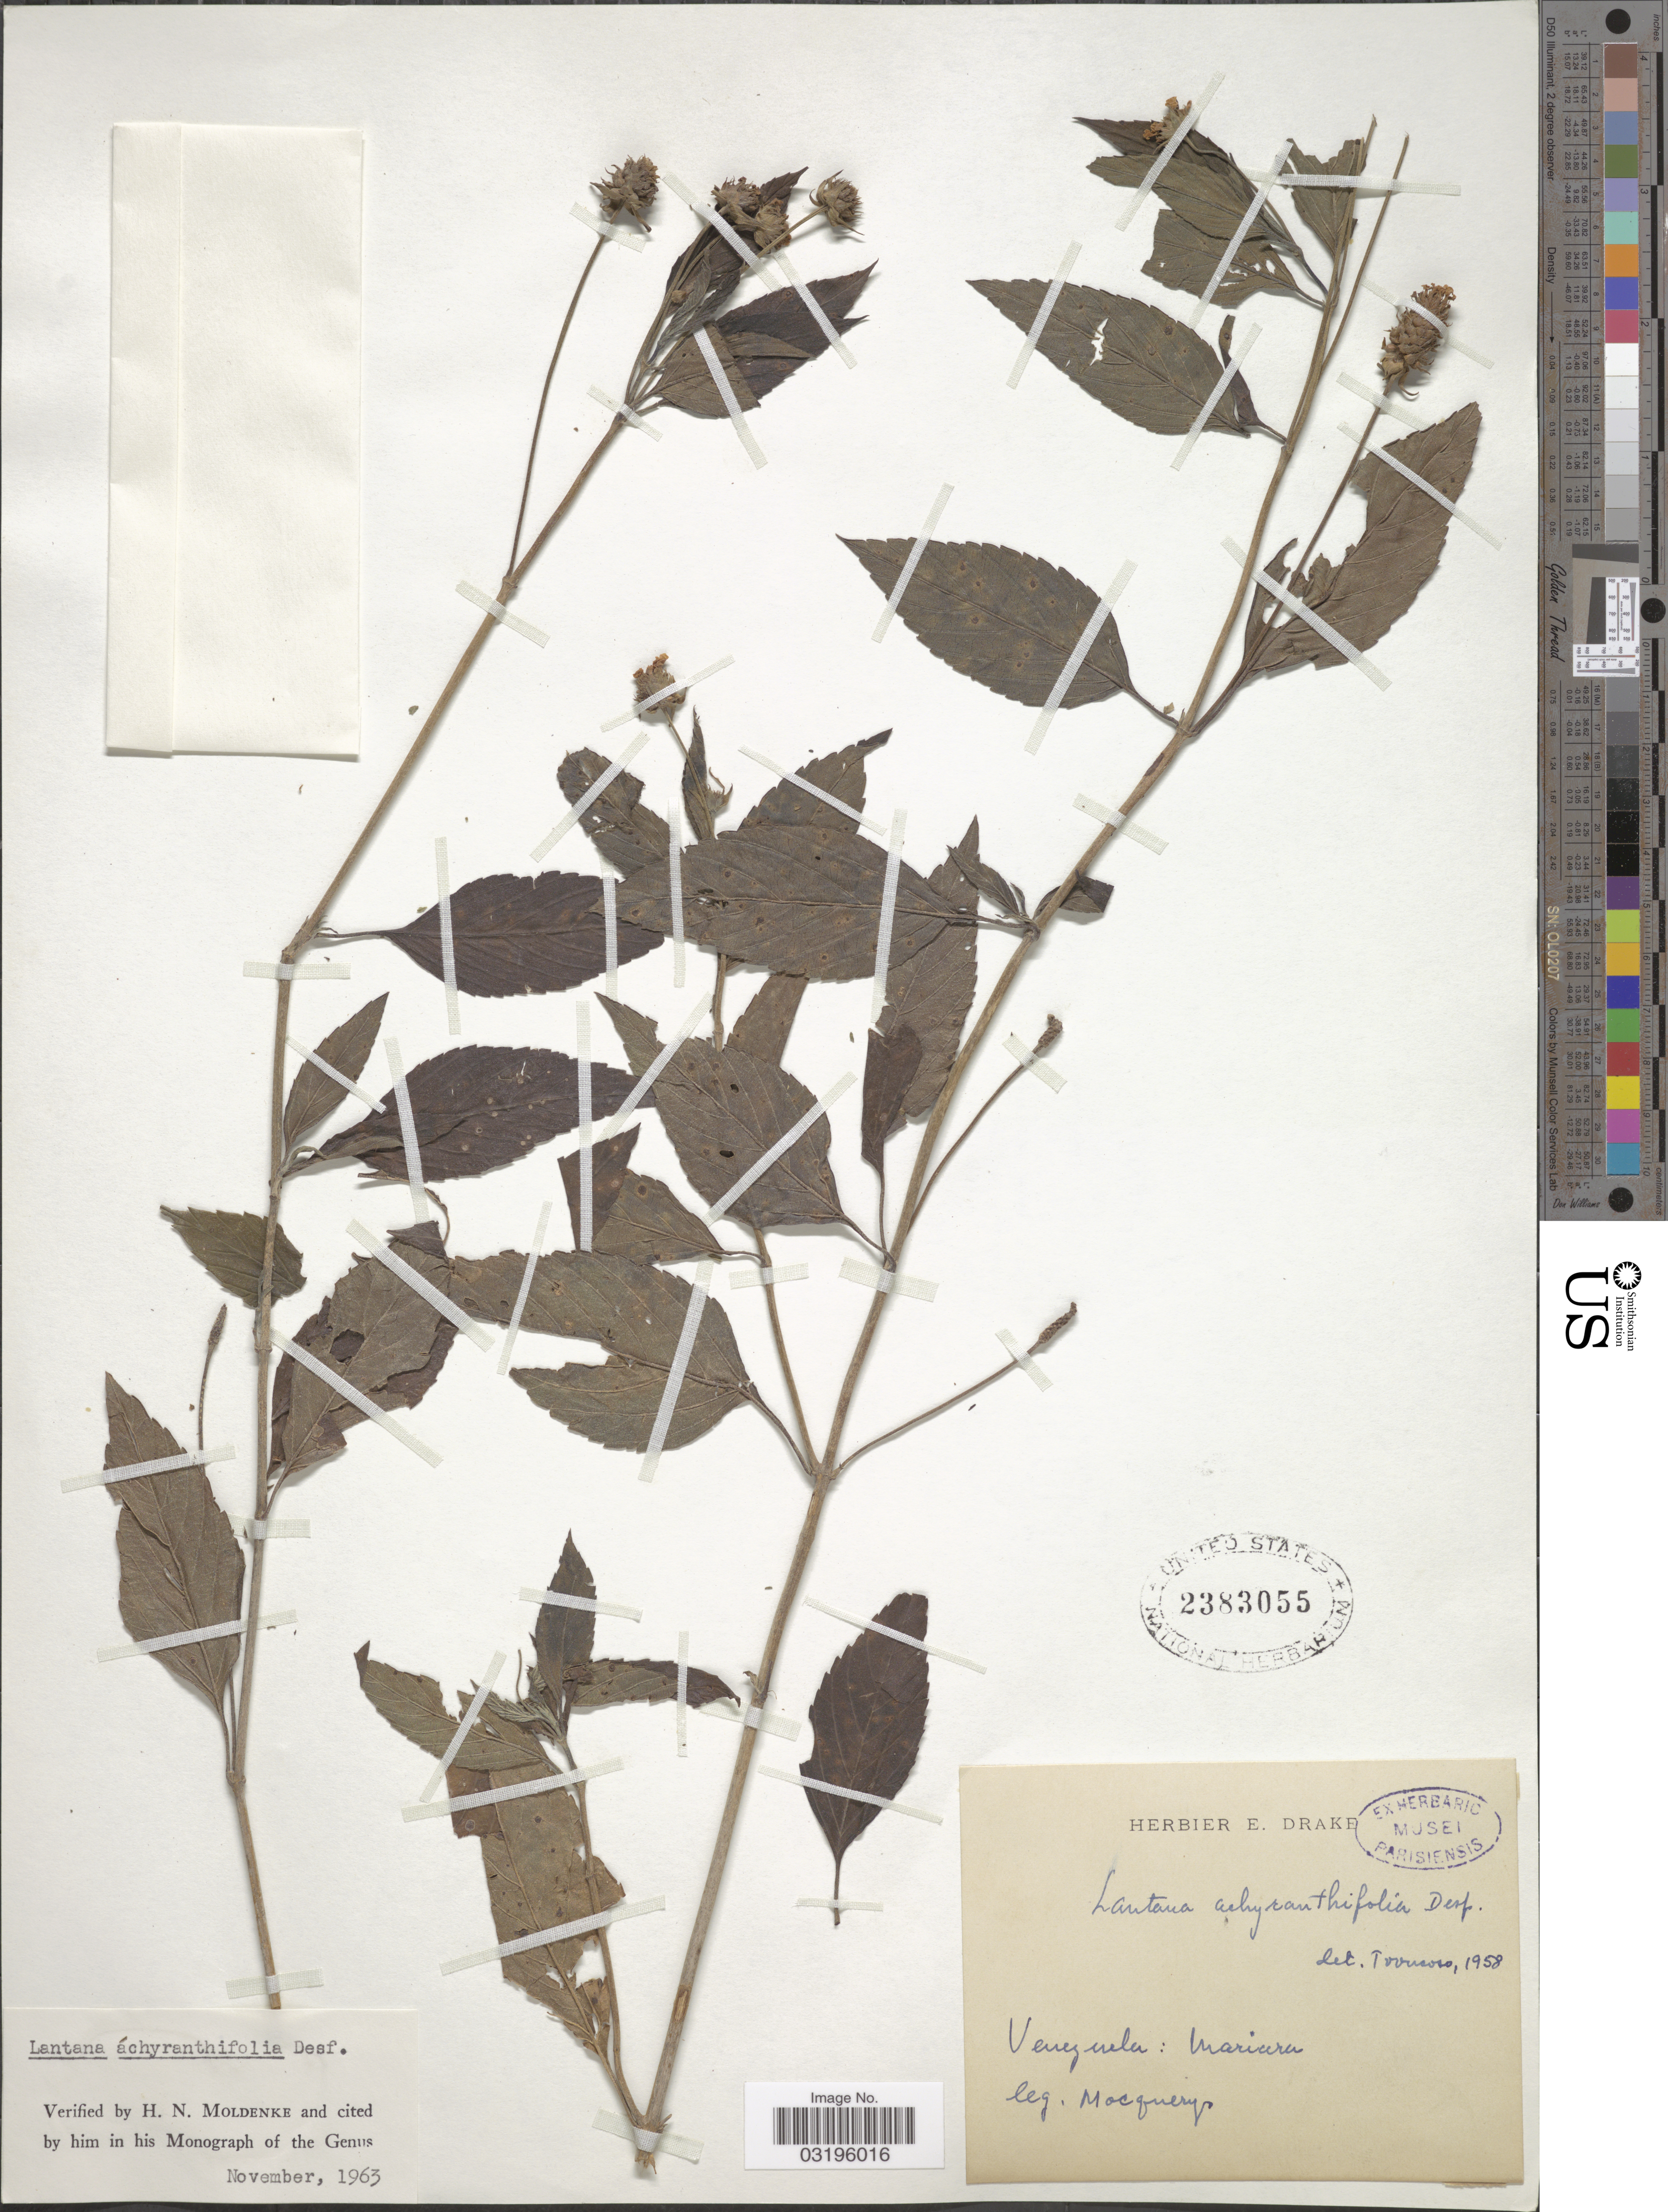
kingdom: Plantae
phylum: Tracheophyta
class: Magnoliopsida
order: Lamiales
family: Verbenaceae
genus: Lantana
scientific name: Lantana achyranthifolia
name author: Desf.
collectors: A. Mocquerys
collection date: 1893/1894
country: Venezuela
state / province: Carabobo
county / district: Diego Ibarra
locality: Mariara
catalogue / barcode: US 2383055